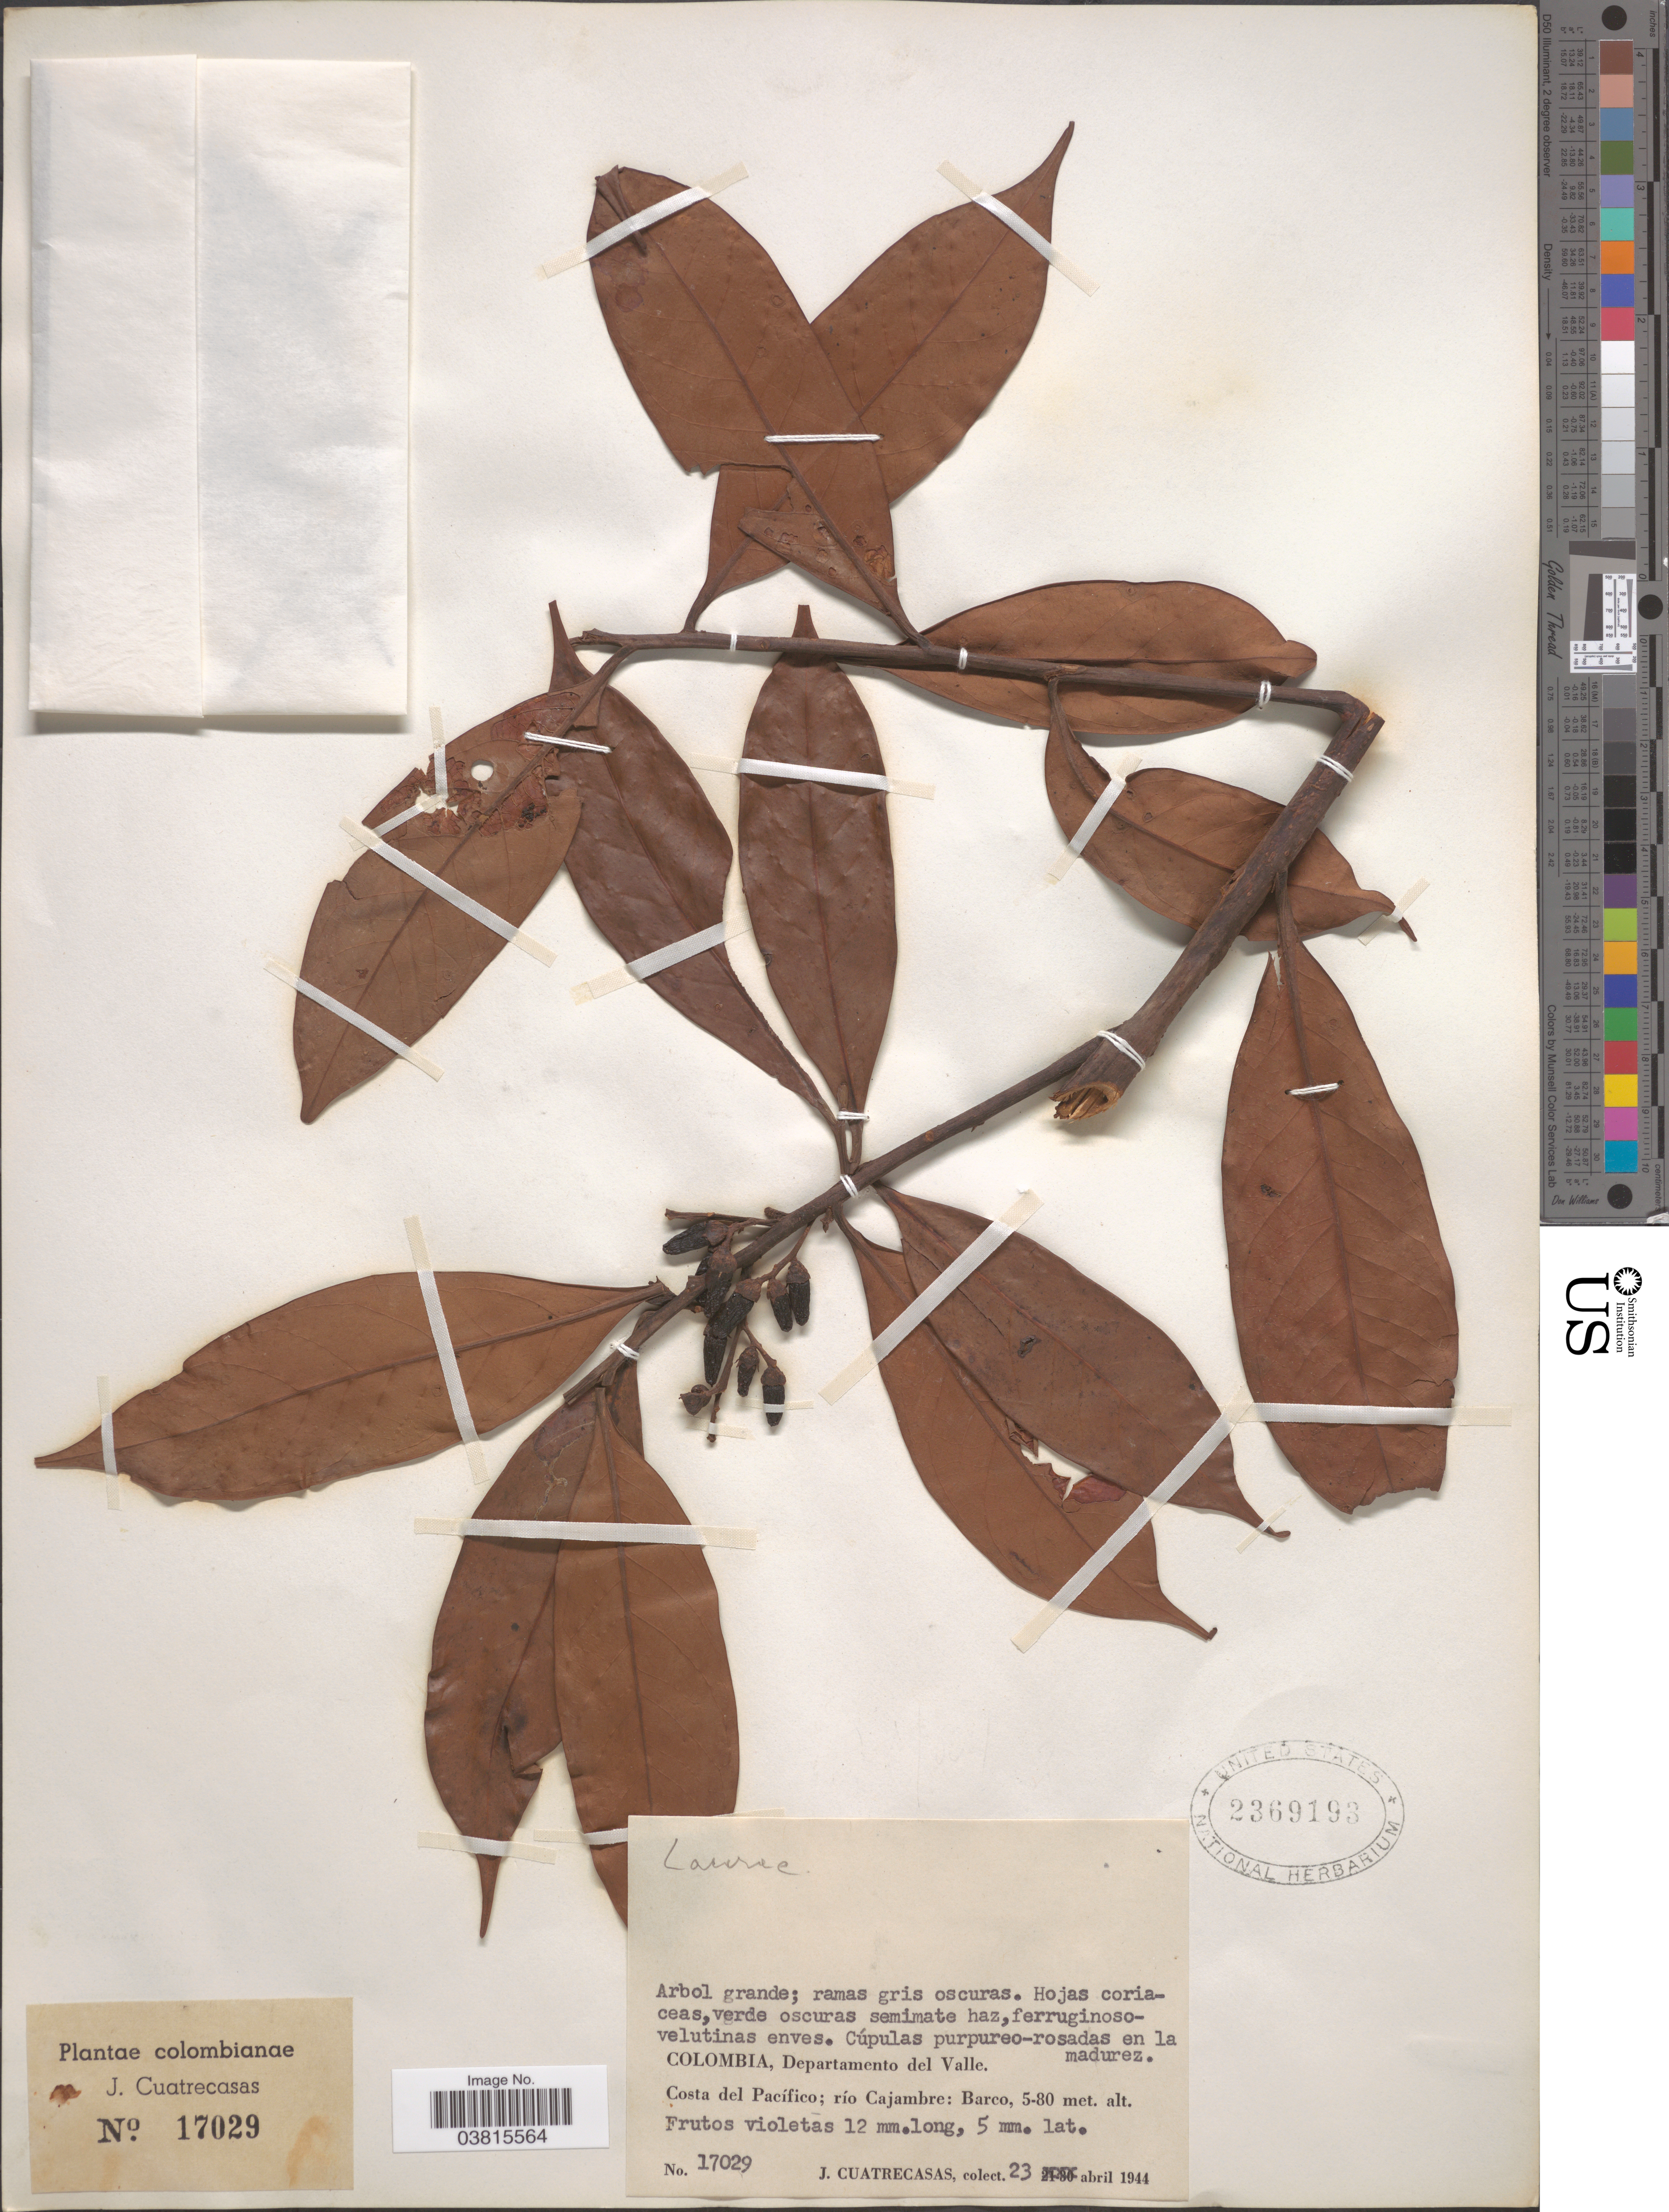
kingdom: Plantae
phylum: Tracheophyta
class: Magnoliopsida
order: Laurales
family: Lauraceae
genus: Ocotea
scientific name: Ocotea oblonga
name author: (Meisn.) Mez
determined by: Burger, W.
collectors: J. Cuatrecasas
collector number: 17029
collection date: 1944-04-23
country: Colombia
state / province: Valle del Cauca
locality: Departamento del Valle. Costa del Pacífico; río Cajambre: Barco.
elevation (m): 5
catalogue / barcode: US 2369193